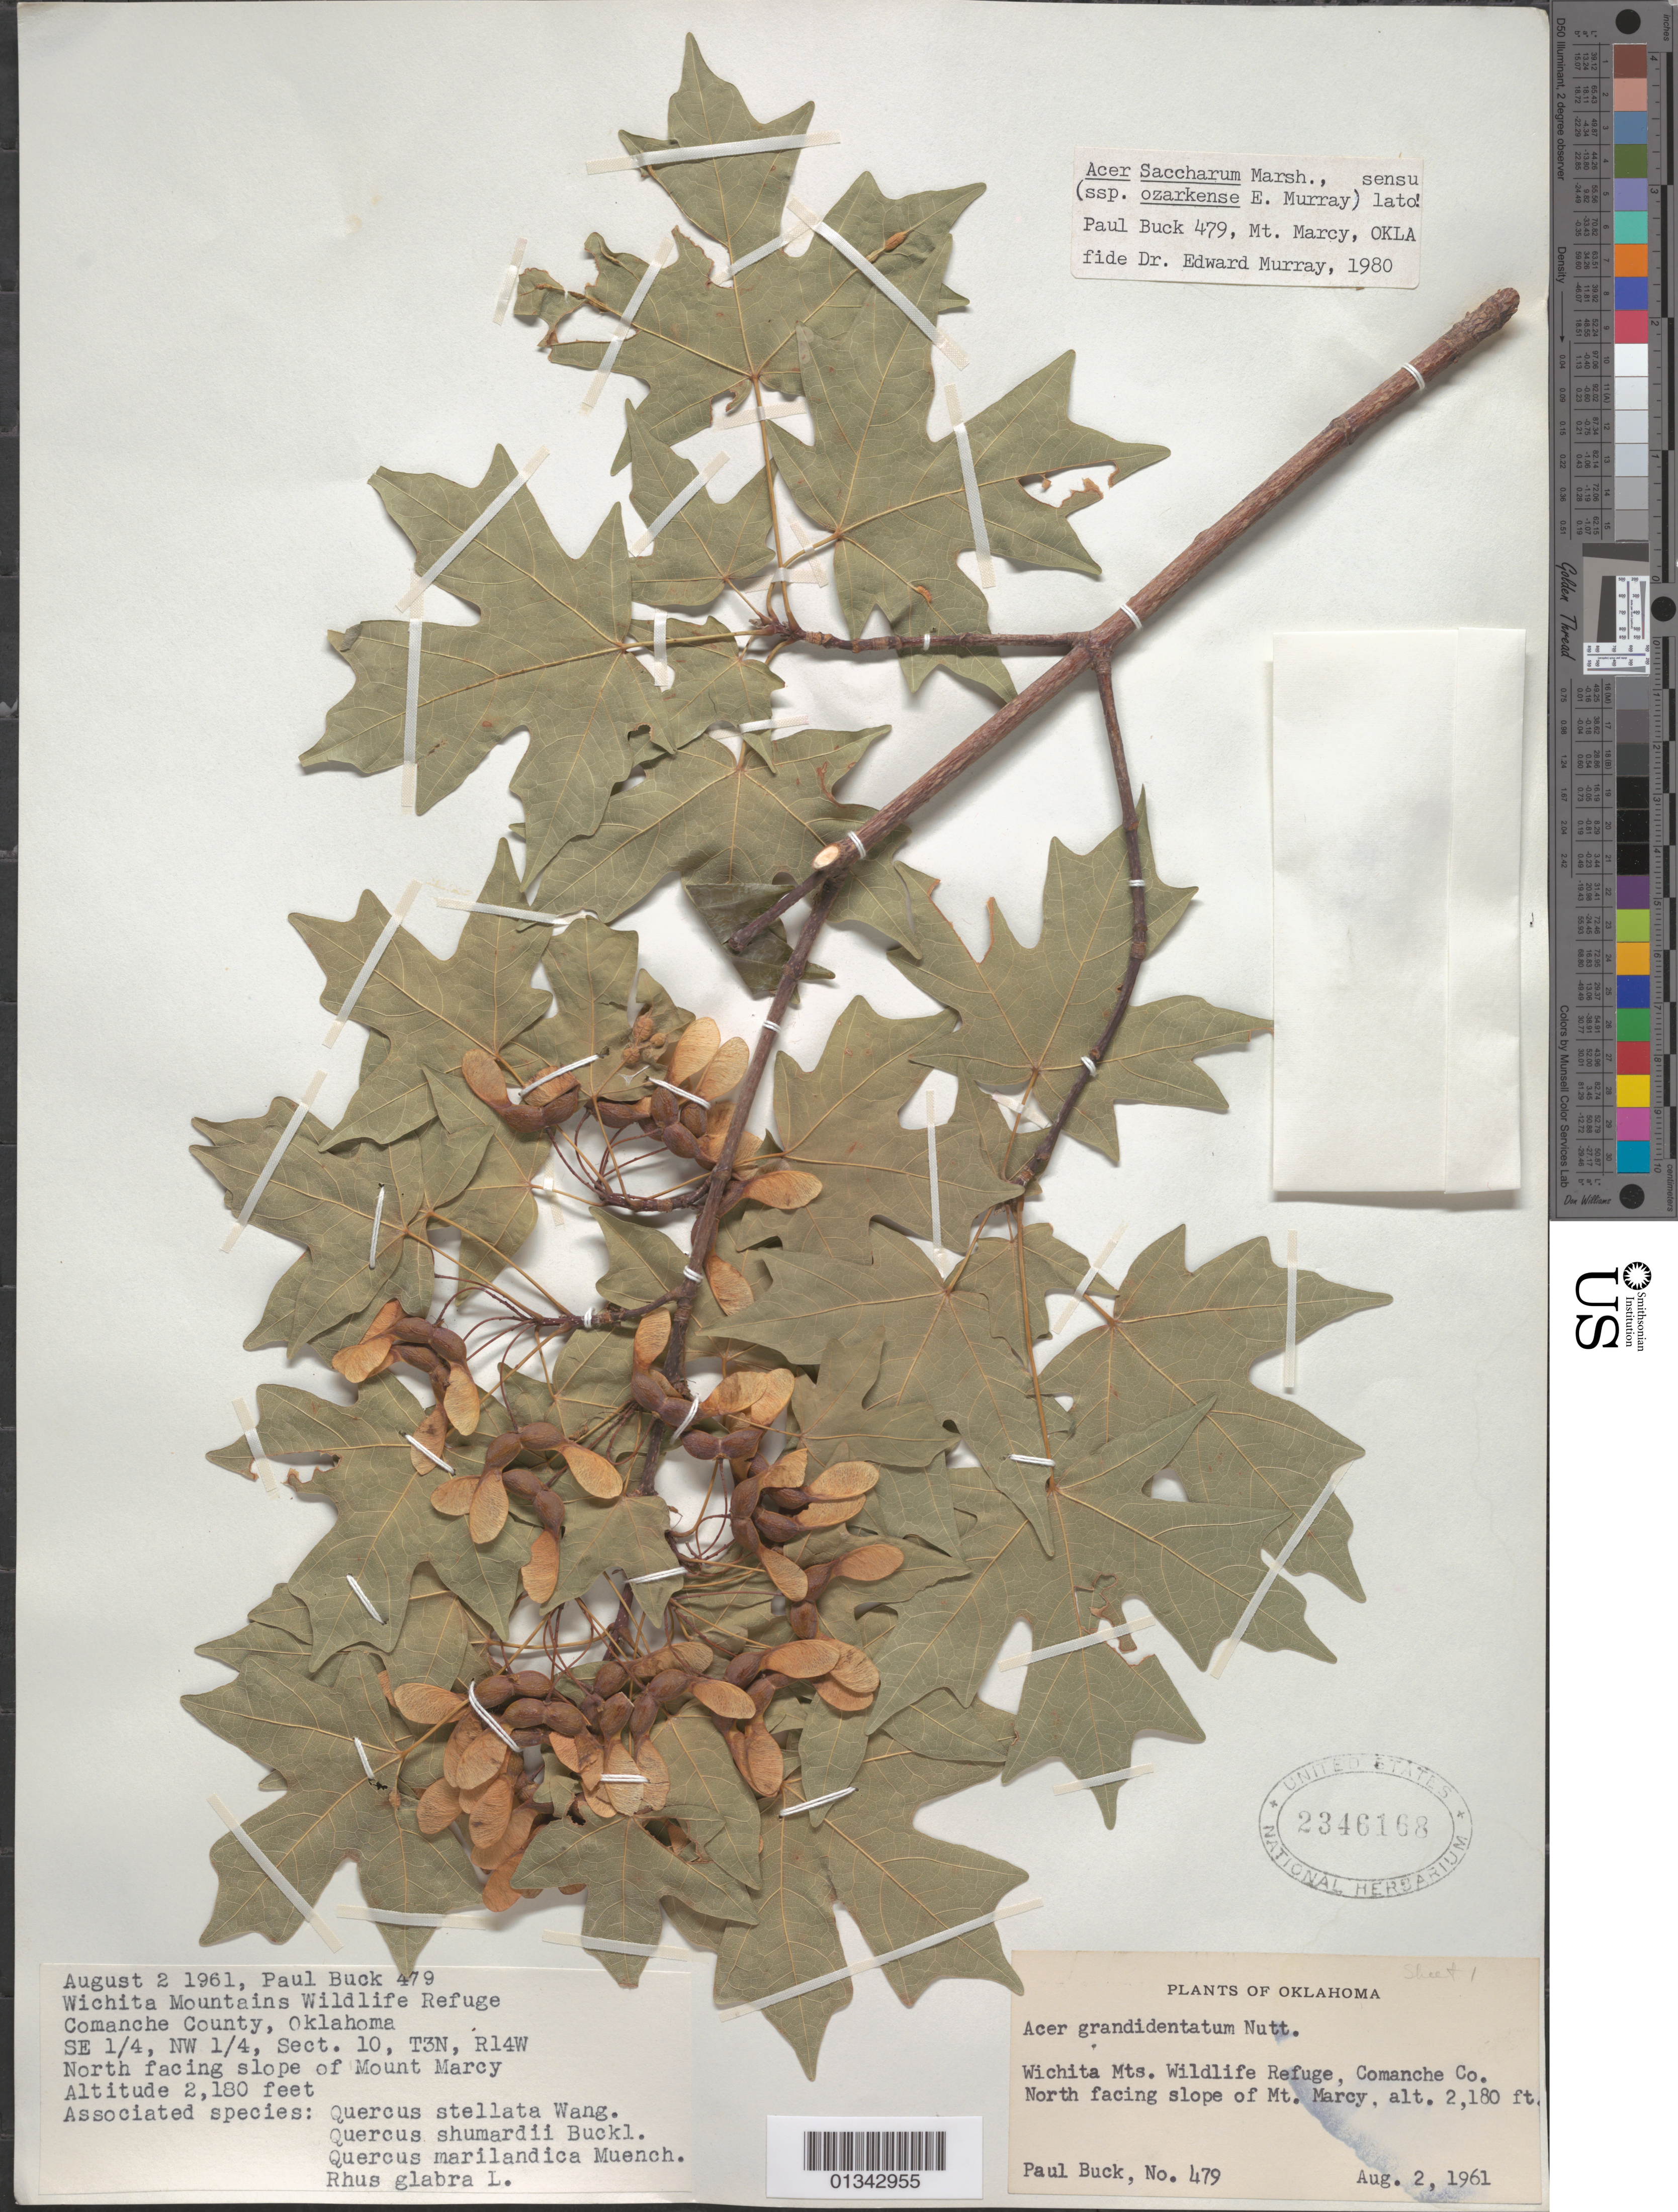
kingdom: Plantae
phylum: Tracheophyta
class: Magnoliopsida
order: Sapindales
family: Sapindaceae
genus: Acer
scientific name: Acer saccharum subsp. ozarkense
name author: A.E. Murray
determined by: Murray, Edward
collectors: P. Buck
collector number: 479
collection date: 1961-08-02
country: United States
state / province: Oklahoma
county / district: Comanche County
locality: Comanche County, Wichita Mountains Wildlife Refuge, N facing slope of Mount Marcy. SE 1/4, NW 1/4, Sect. 10, T3N, R14W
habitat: N facing slope. Associated species: Quercus stellata Wang, Q. shumardii Buckl., Q. marilandica Muench., Rhus glabra L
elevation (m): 664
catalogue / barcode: US 2346168